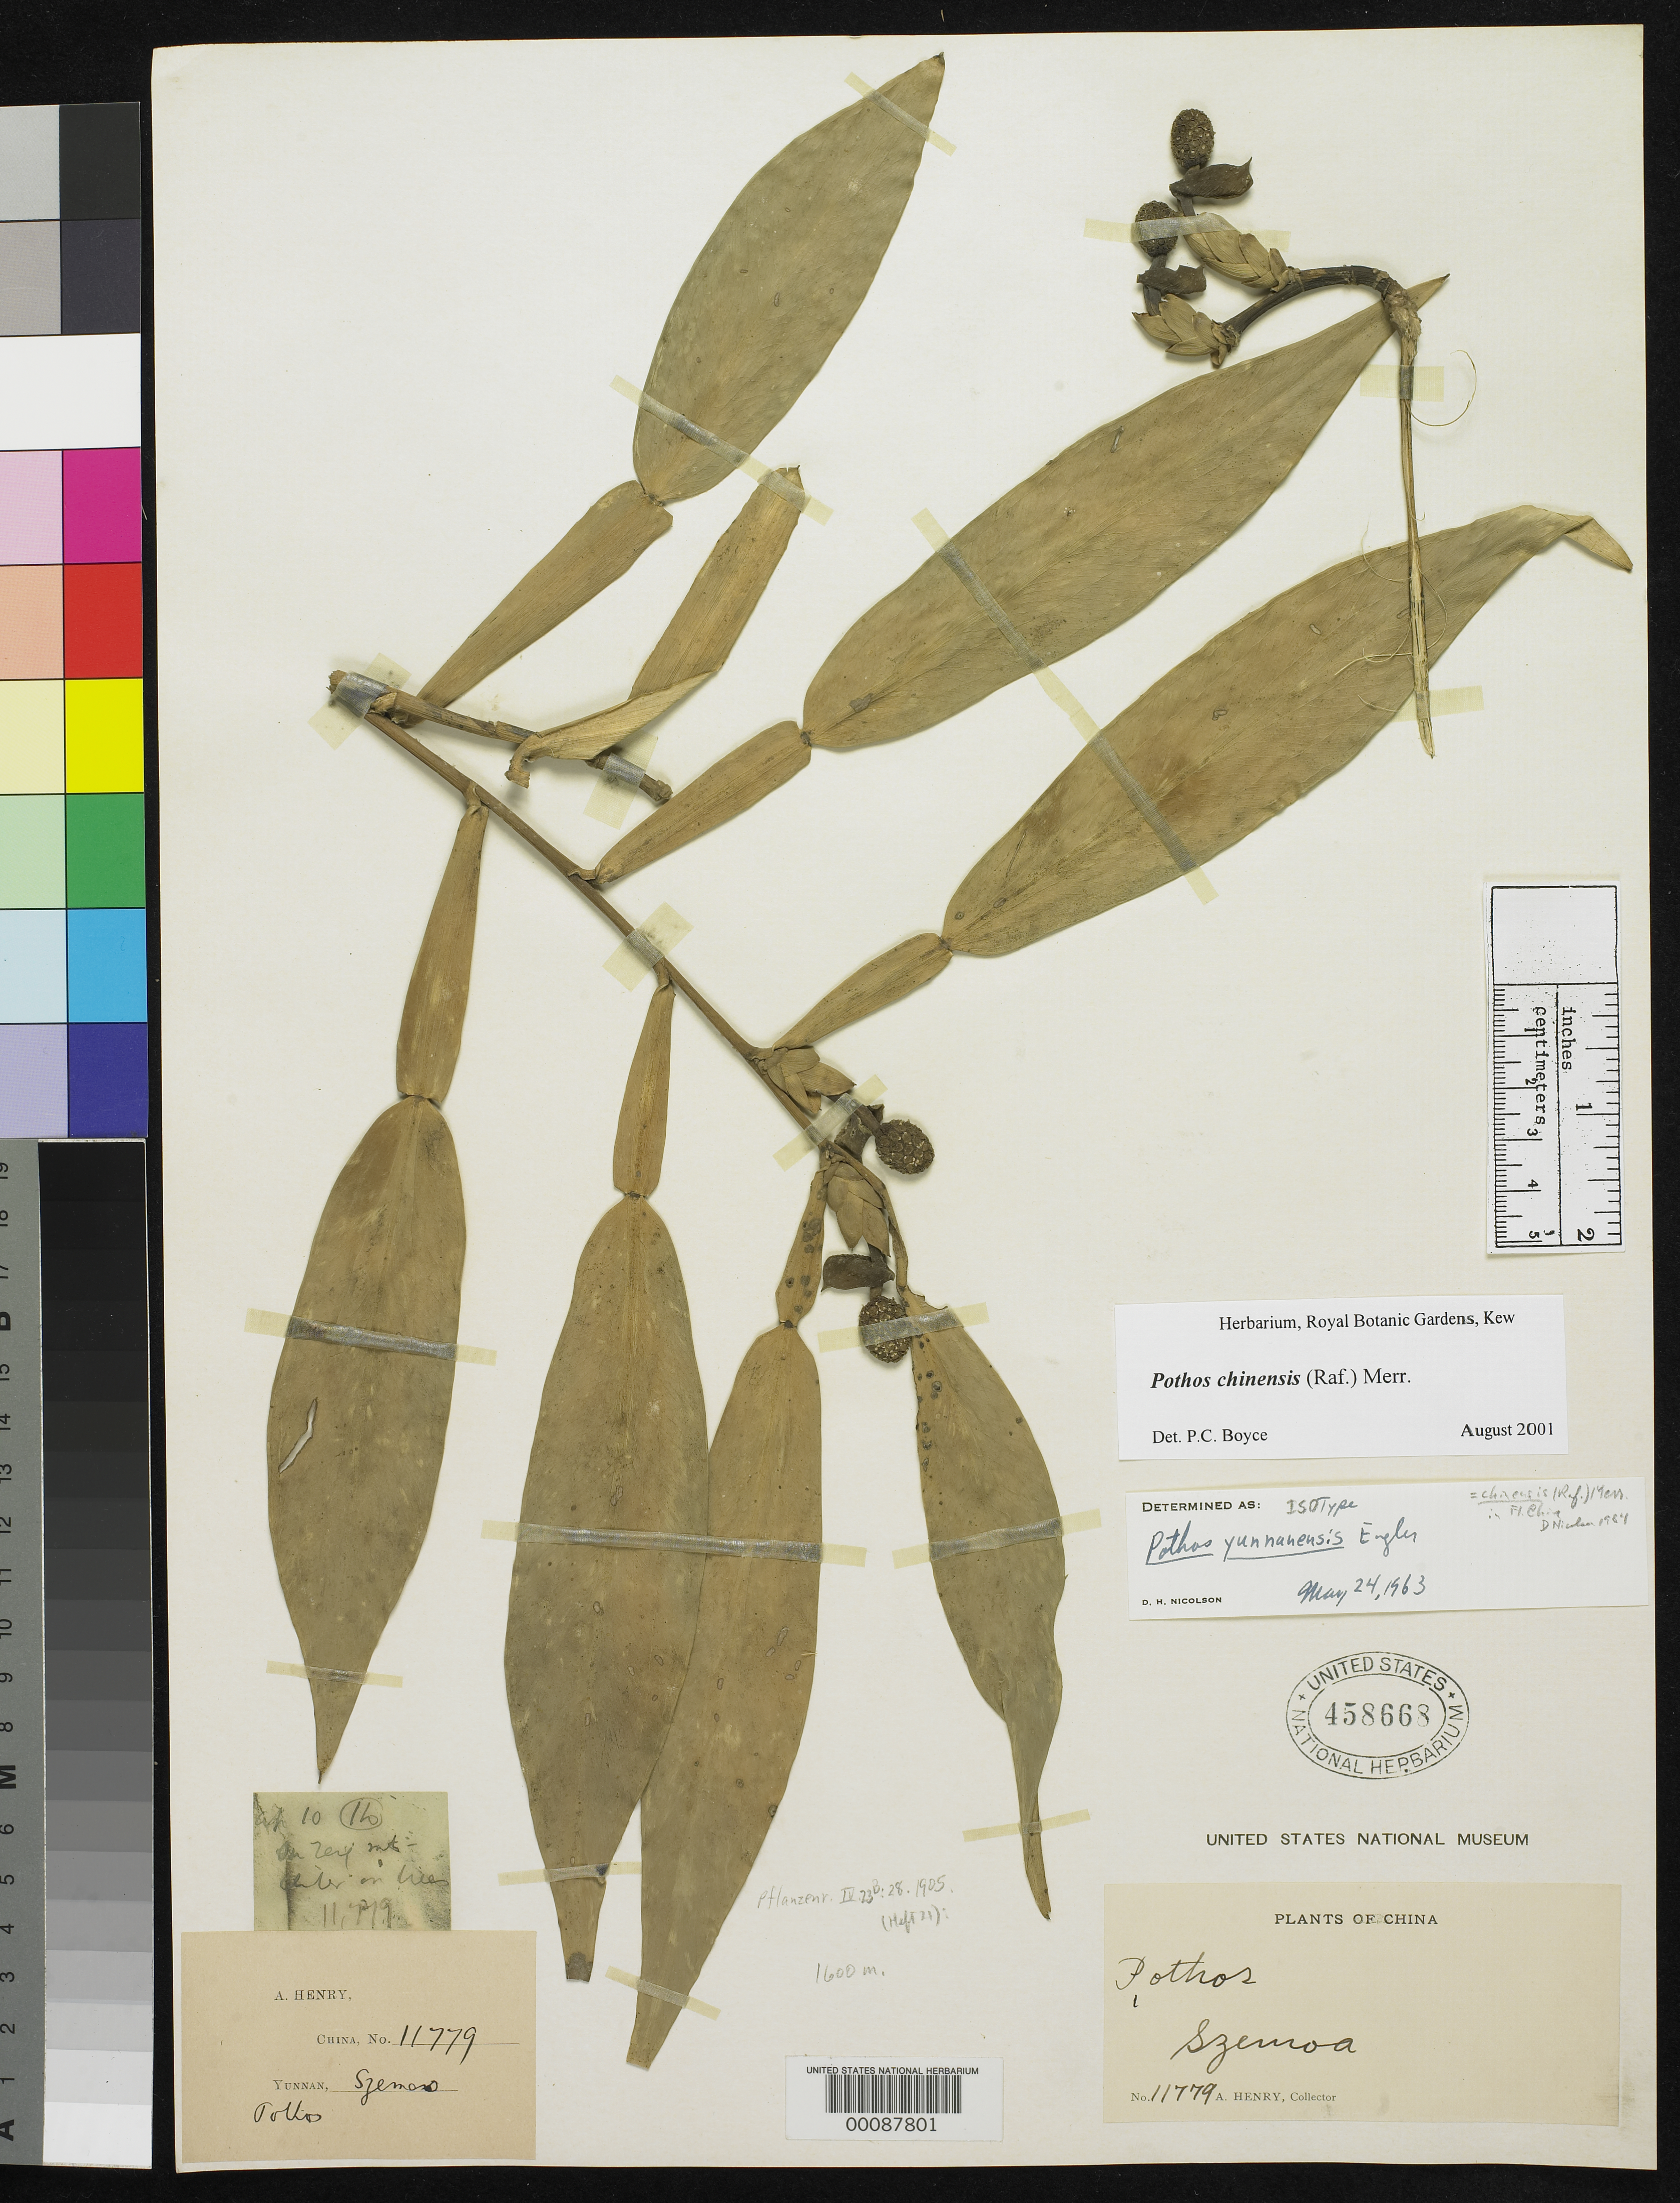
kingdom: Plantae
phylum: Tracheophyta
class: Liliopsida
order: Alismatales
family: Araceae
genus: Pothos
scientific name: Pothos yunnanensis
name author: Engl.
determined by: Nicolson, Dan H.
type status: Isotype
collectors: A. Henry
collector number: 11779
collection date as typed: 10 Apr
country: China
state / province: Yunnan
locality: Szemoa.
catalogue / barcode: US 458668